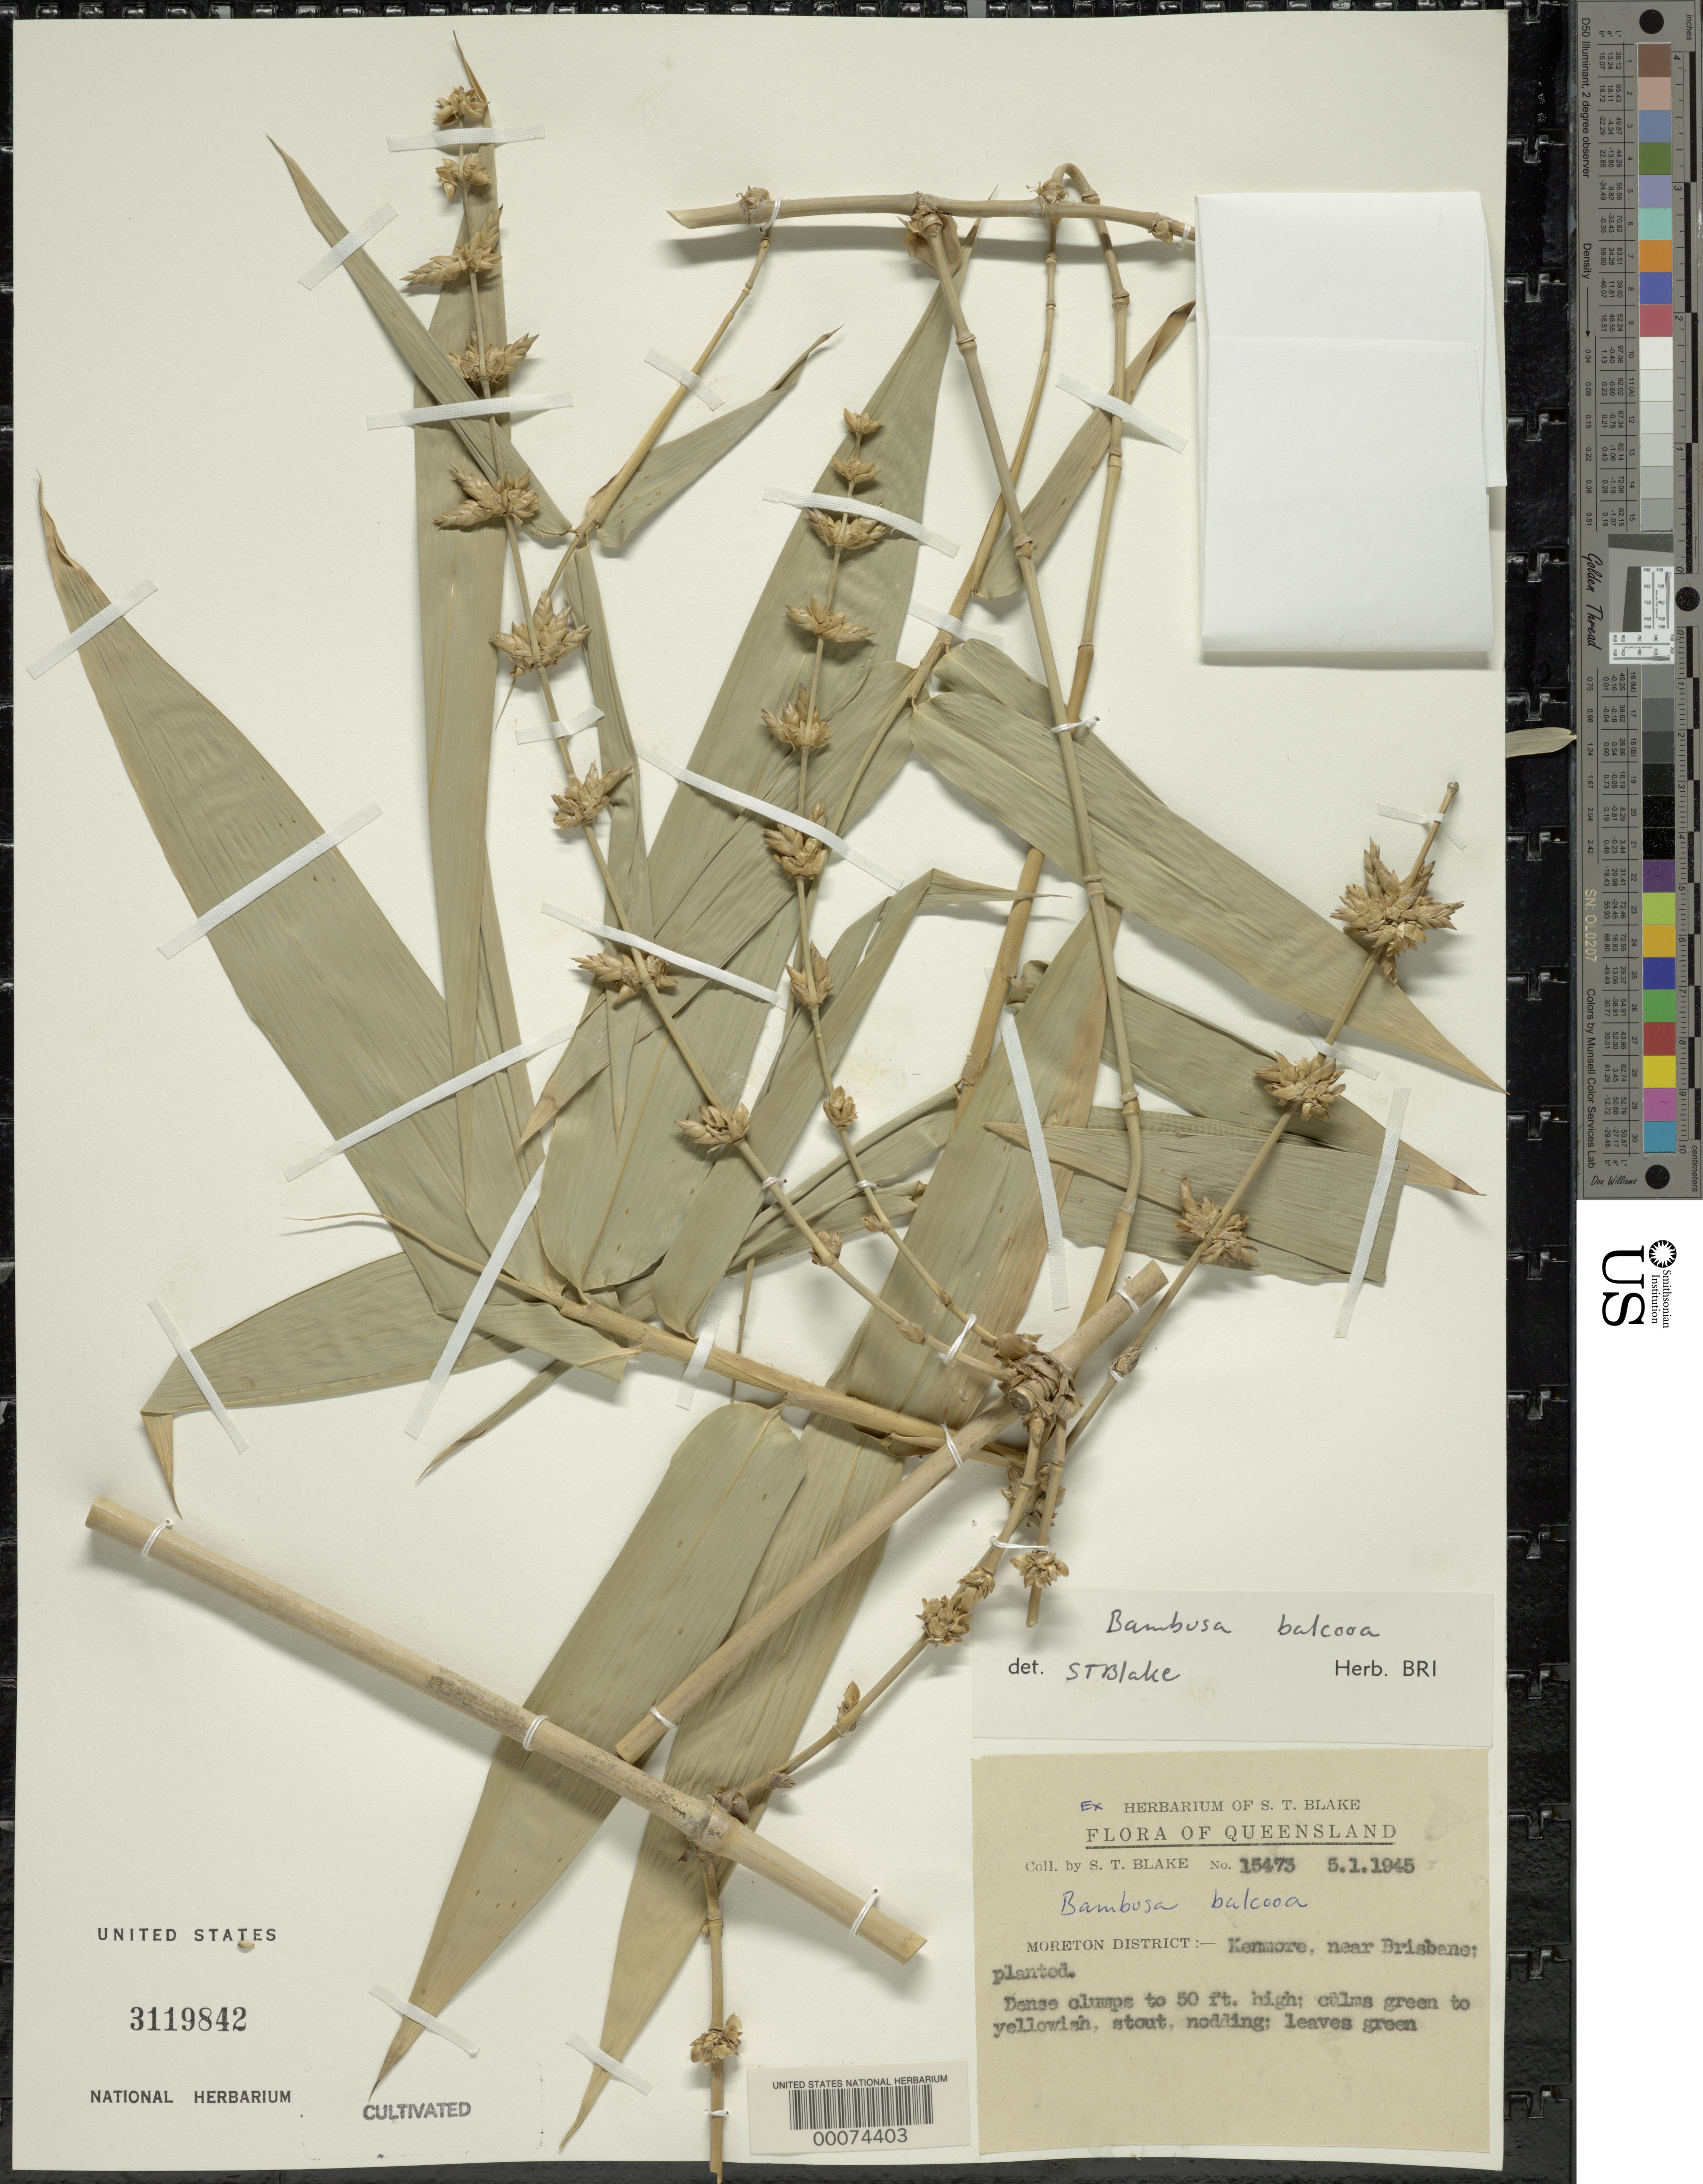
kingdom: Plantae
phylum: Tracheophyta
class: Liliopsida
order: Poales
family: Poaceae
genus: Bambusa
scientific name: Bambusa balcooa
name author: Roxb.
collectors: S. T. Blake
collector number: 15475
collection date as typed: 05 Jan 1945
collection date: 1945-01-05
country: Australia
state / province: Queensland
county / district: Moreton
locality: Kenmore, near brisbane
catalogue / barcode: US 3119842